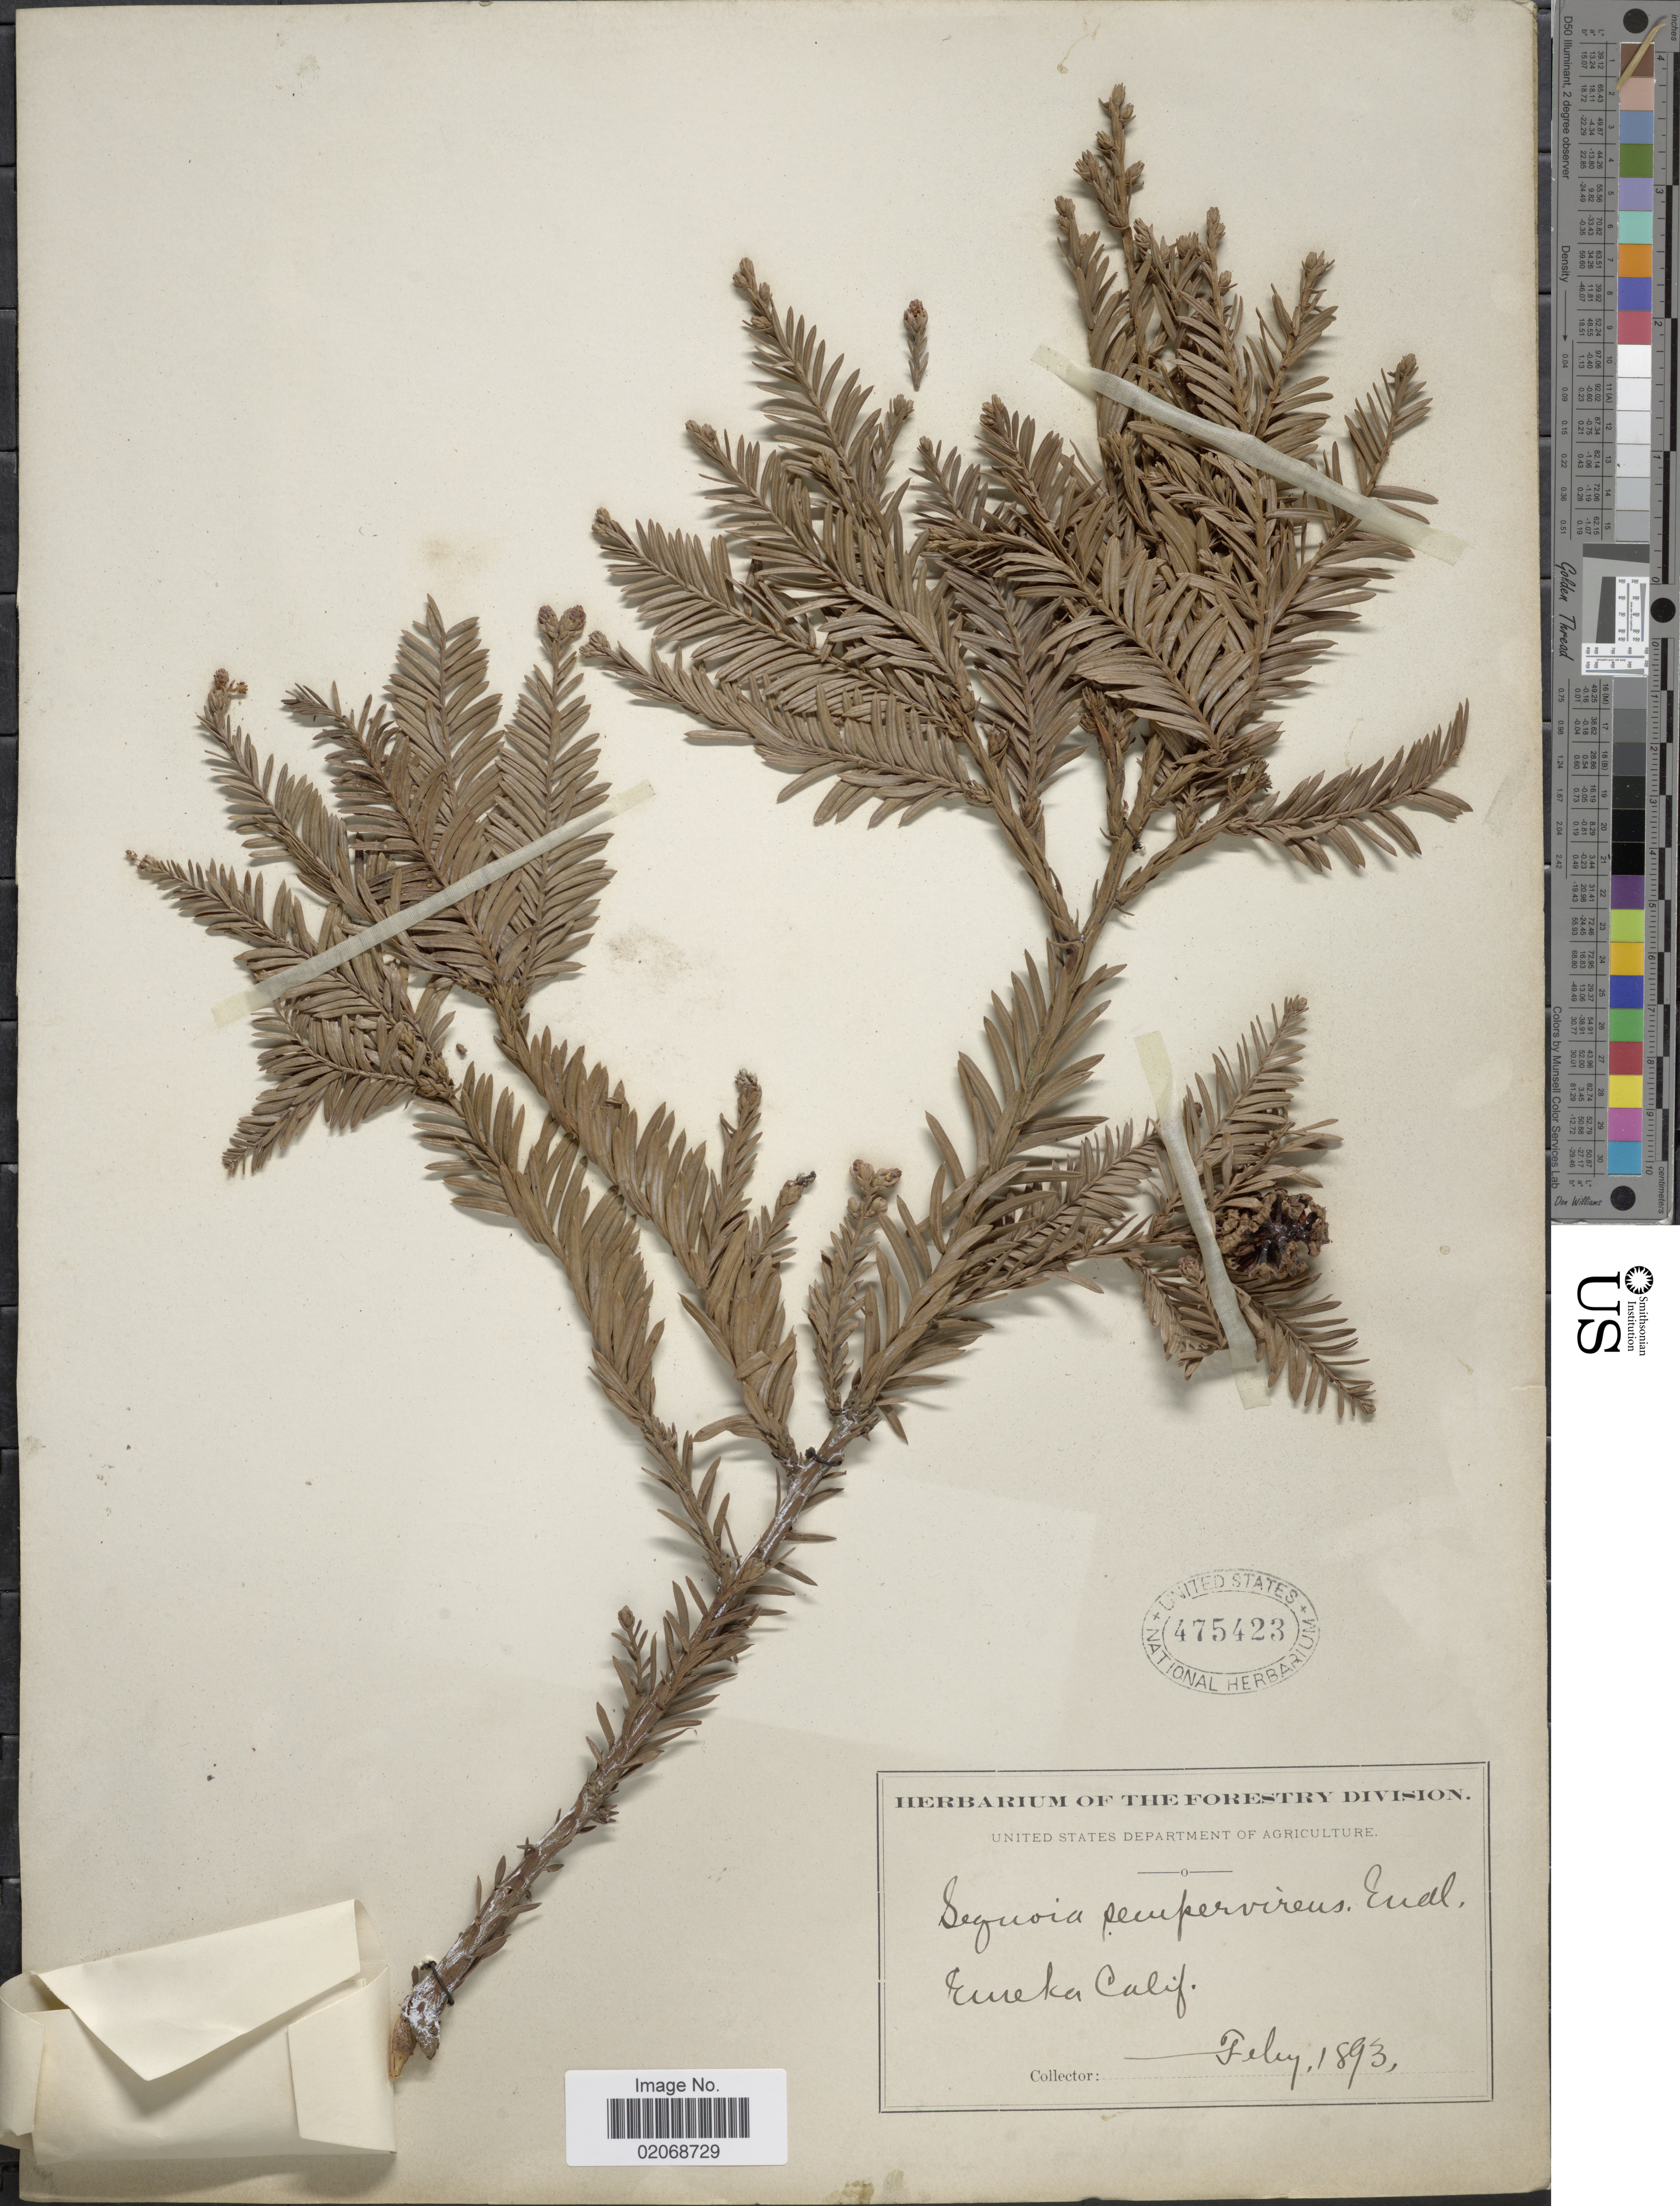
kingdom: Plantae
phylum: Tracheophyta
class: Pinopsida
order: Pinales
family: Cupressaceae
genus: Sequoia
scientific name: Sequoia sempervirens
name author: (D. Don) Endl.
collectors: United States Department of Agriculture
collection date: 1893-02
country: United States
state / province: California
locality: Eureka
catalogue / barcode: US 475423